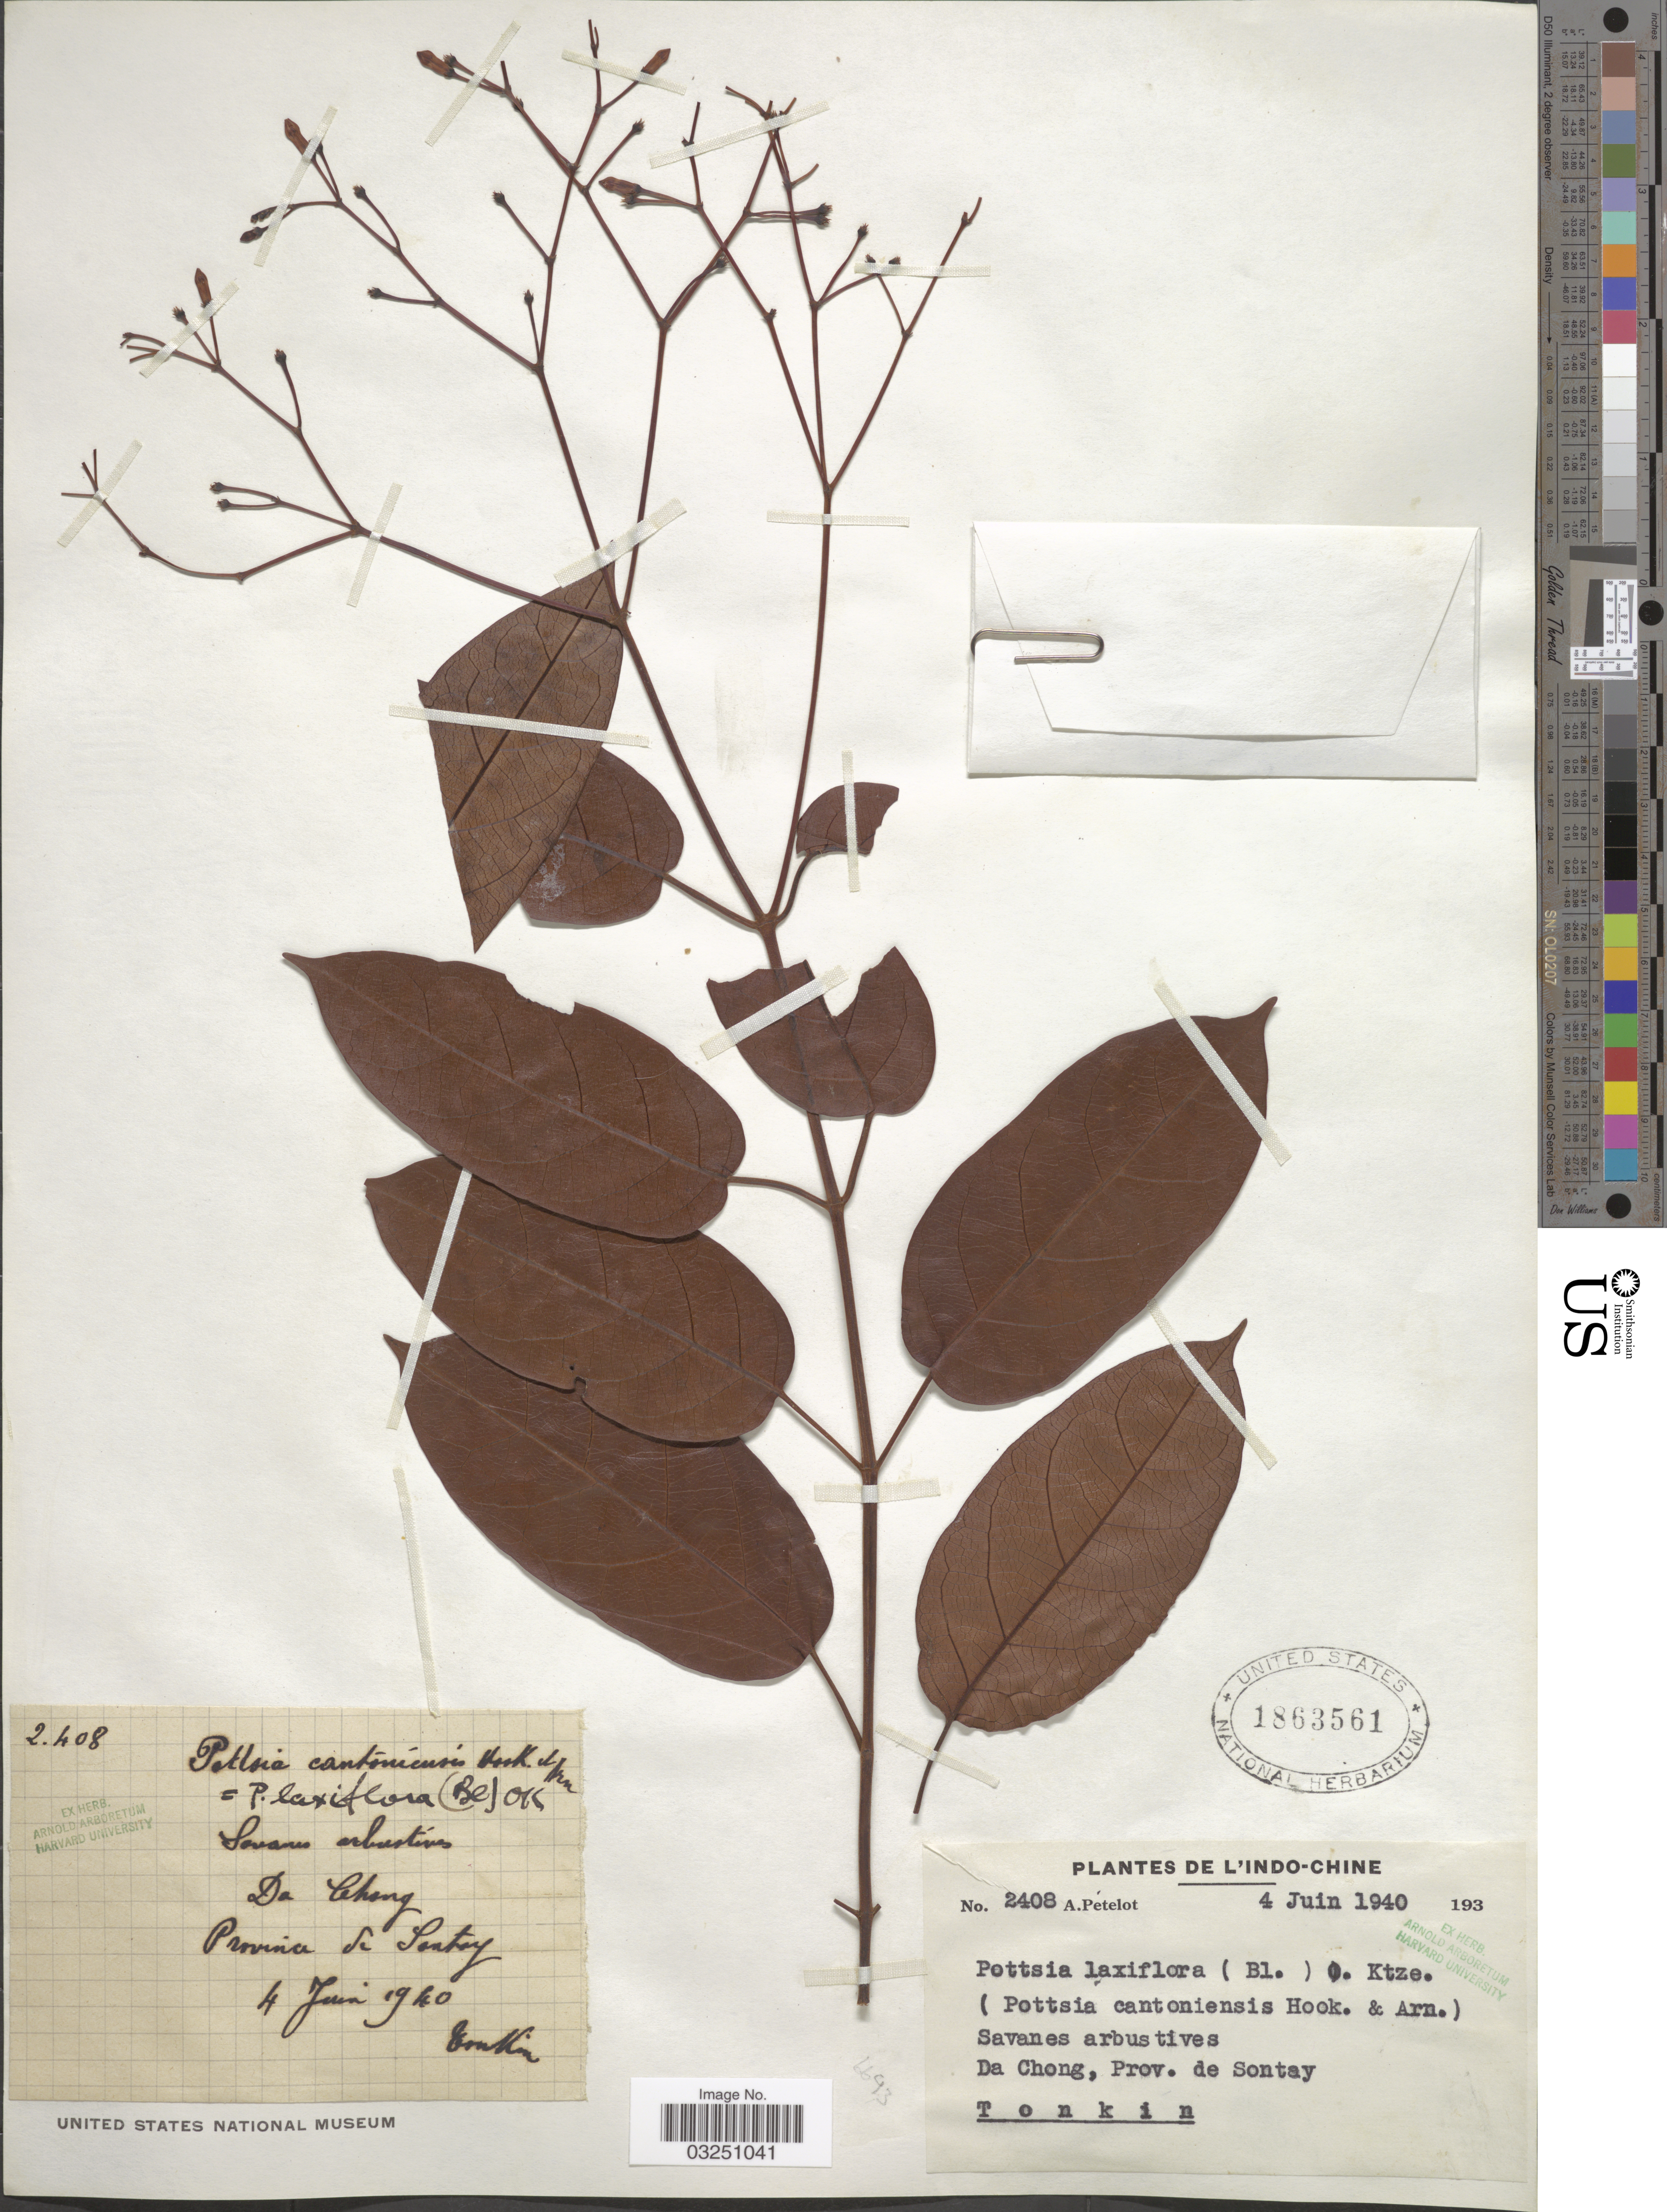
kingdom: Plantae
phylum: Tracheophyta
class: Magnoliopsida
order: Gentianales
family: Apocynaceae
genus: Pottsia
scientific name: Pottsia laxiflora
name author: (Blume) Kuntze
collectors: A. Petelot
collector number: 2408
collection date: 1940-06-04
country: Vietnam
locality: L'Indo-Chine, Da Chong, Prov. de Sontay. Tonkin.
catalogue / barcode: US 1863561